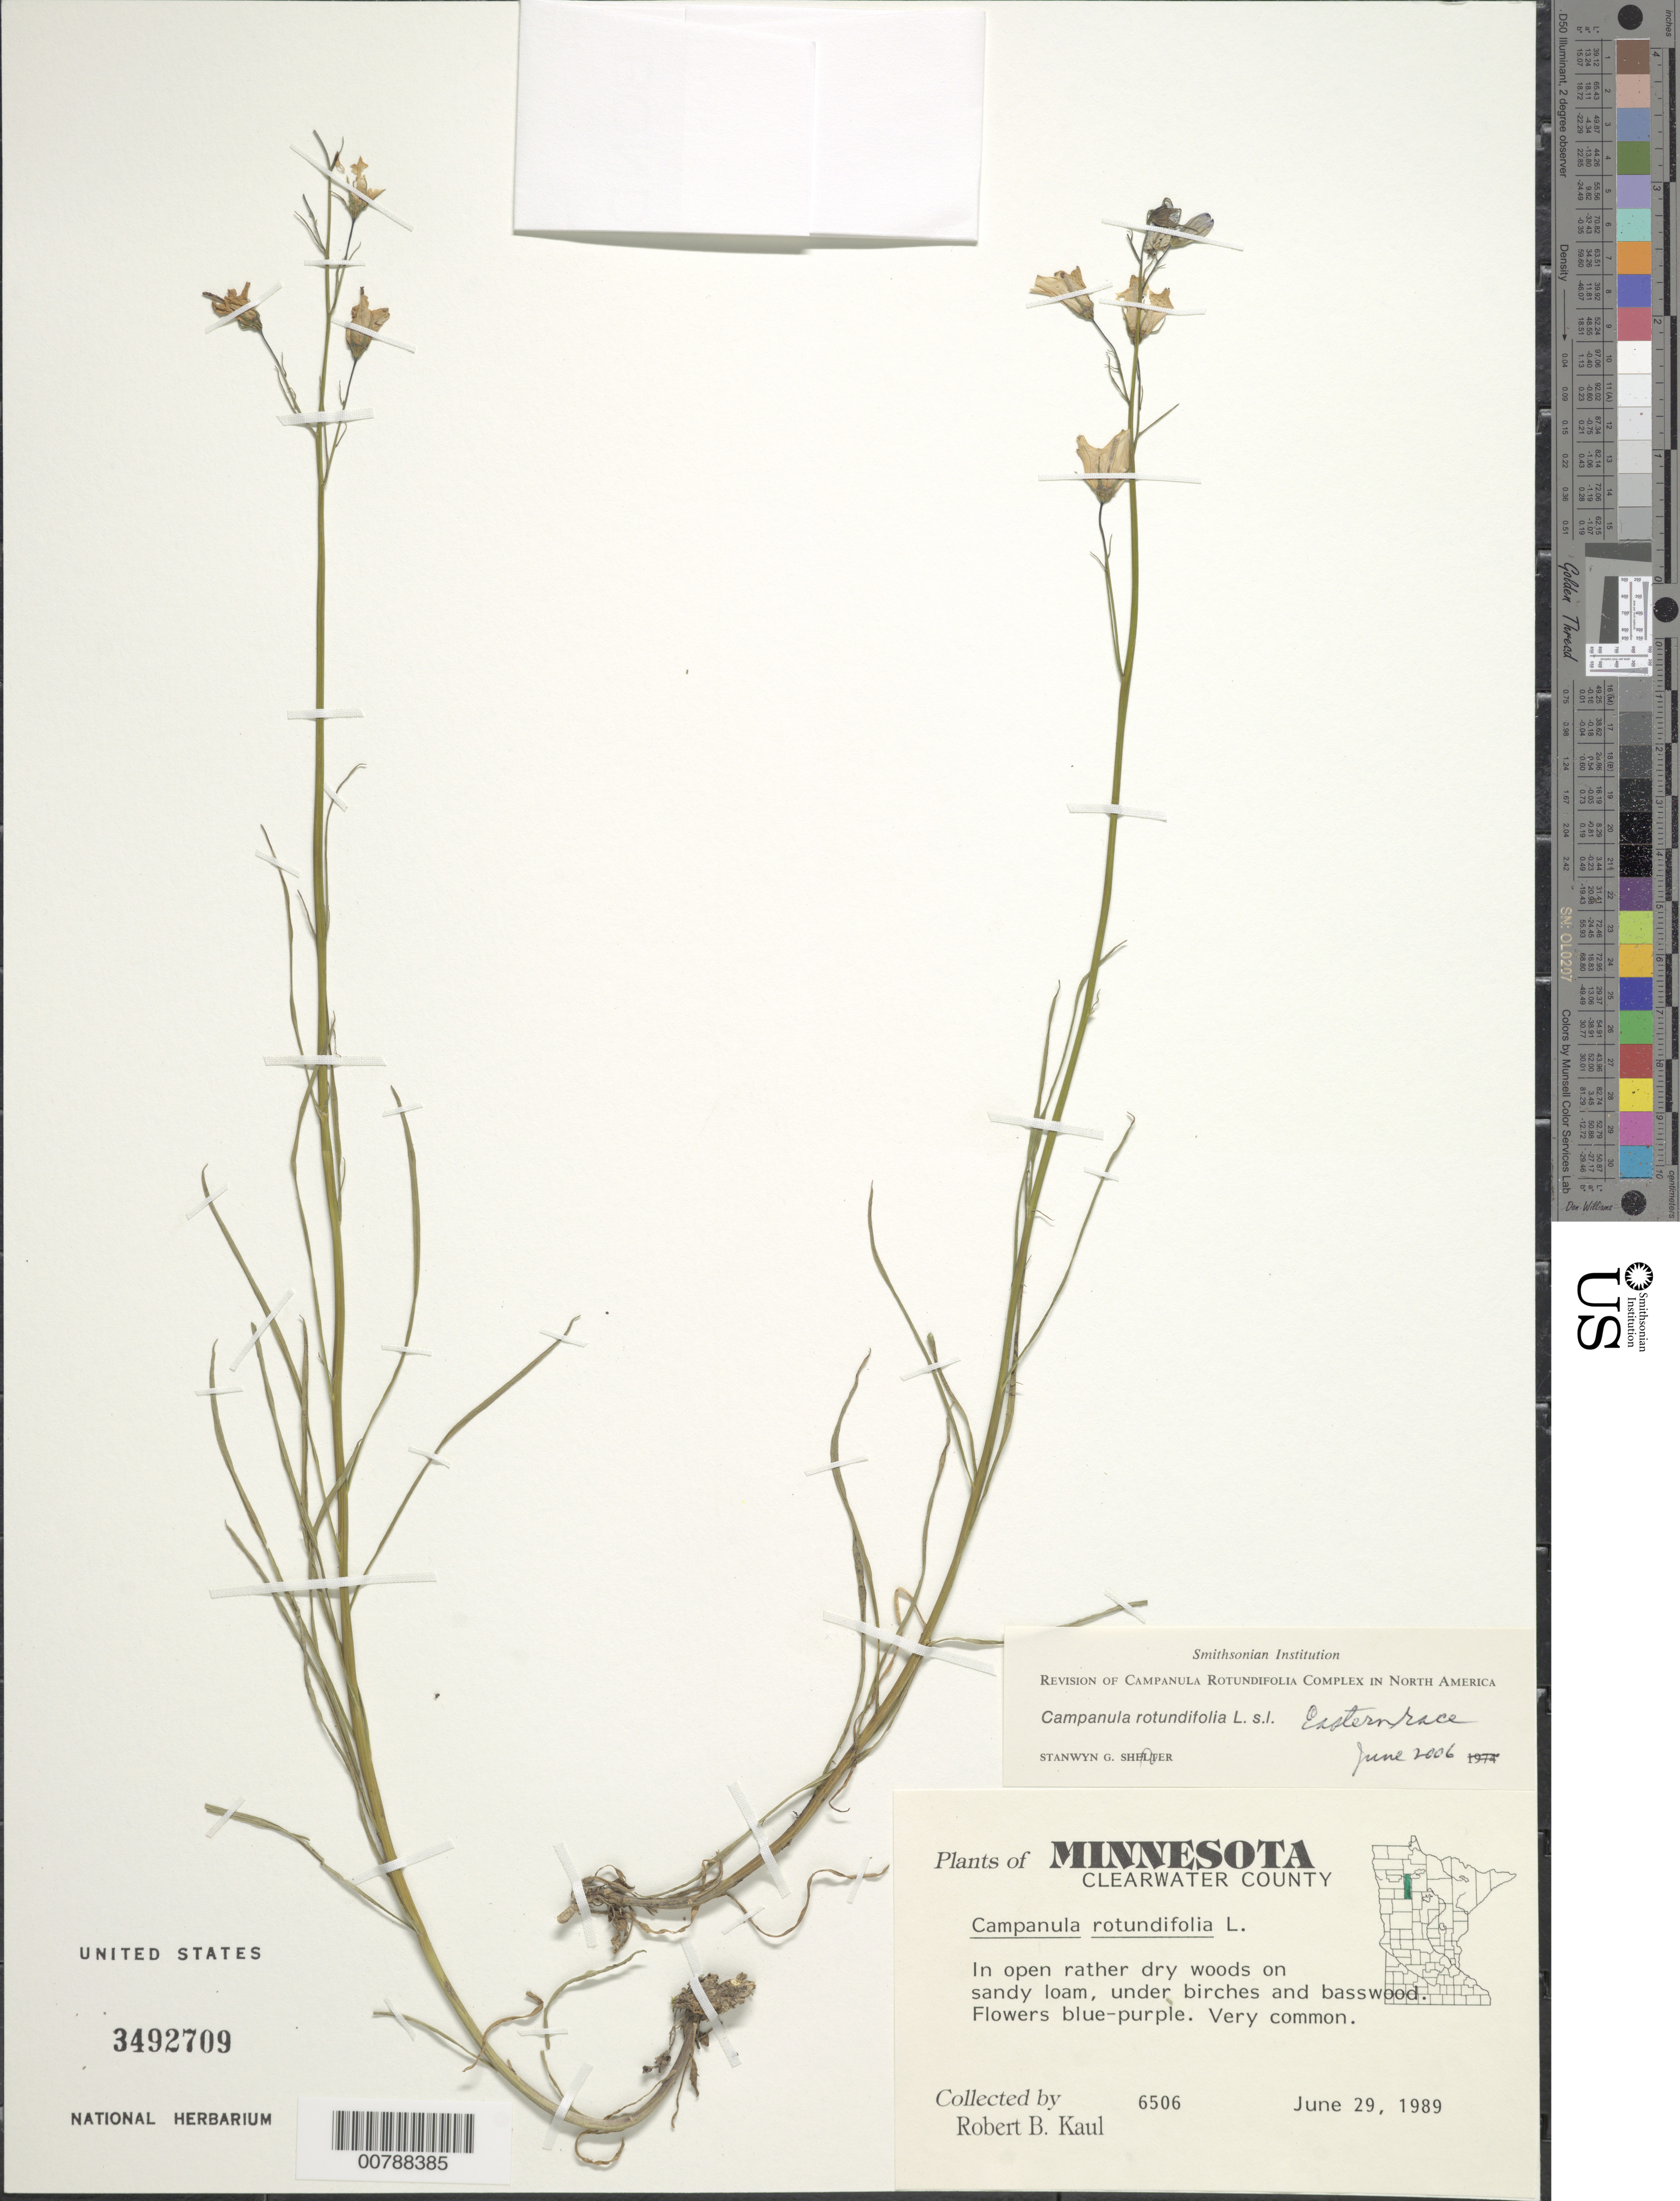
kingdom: Plantae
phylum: Tracheophyta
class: Magnoliopsida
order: Asterales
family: Campanulaceae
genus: Campanula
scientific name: Campanula rotundifolia L. Cordilleran race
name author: L.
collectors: R. Kaul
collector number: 6506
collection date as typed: June 29, 1989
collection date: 1989-06-29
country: United States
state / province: Minnesota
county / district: Clearwater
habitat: In rather open dry woods on sandy loam, under birches and basswood.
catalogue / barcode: US 3492709